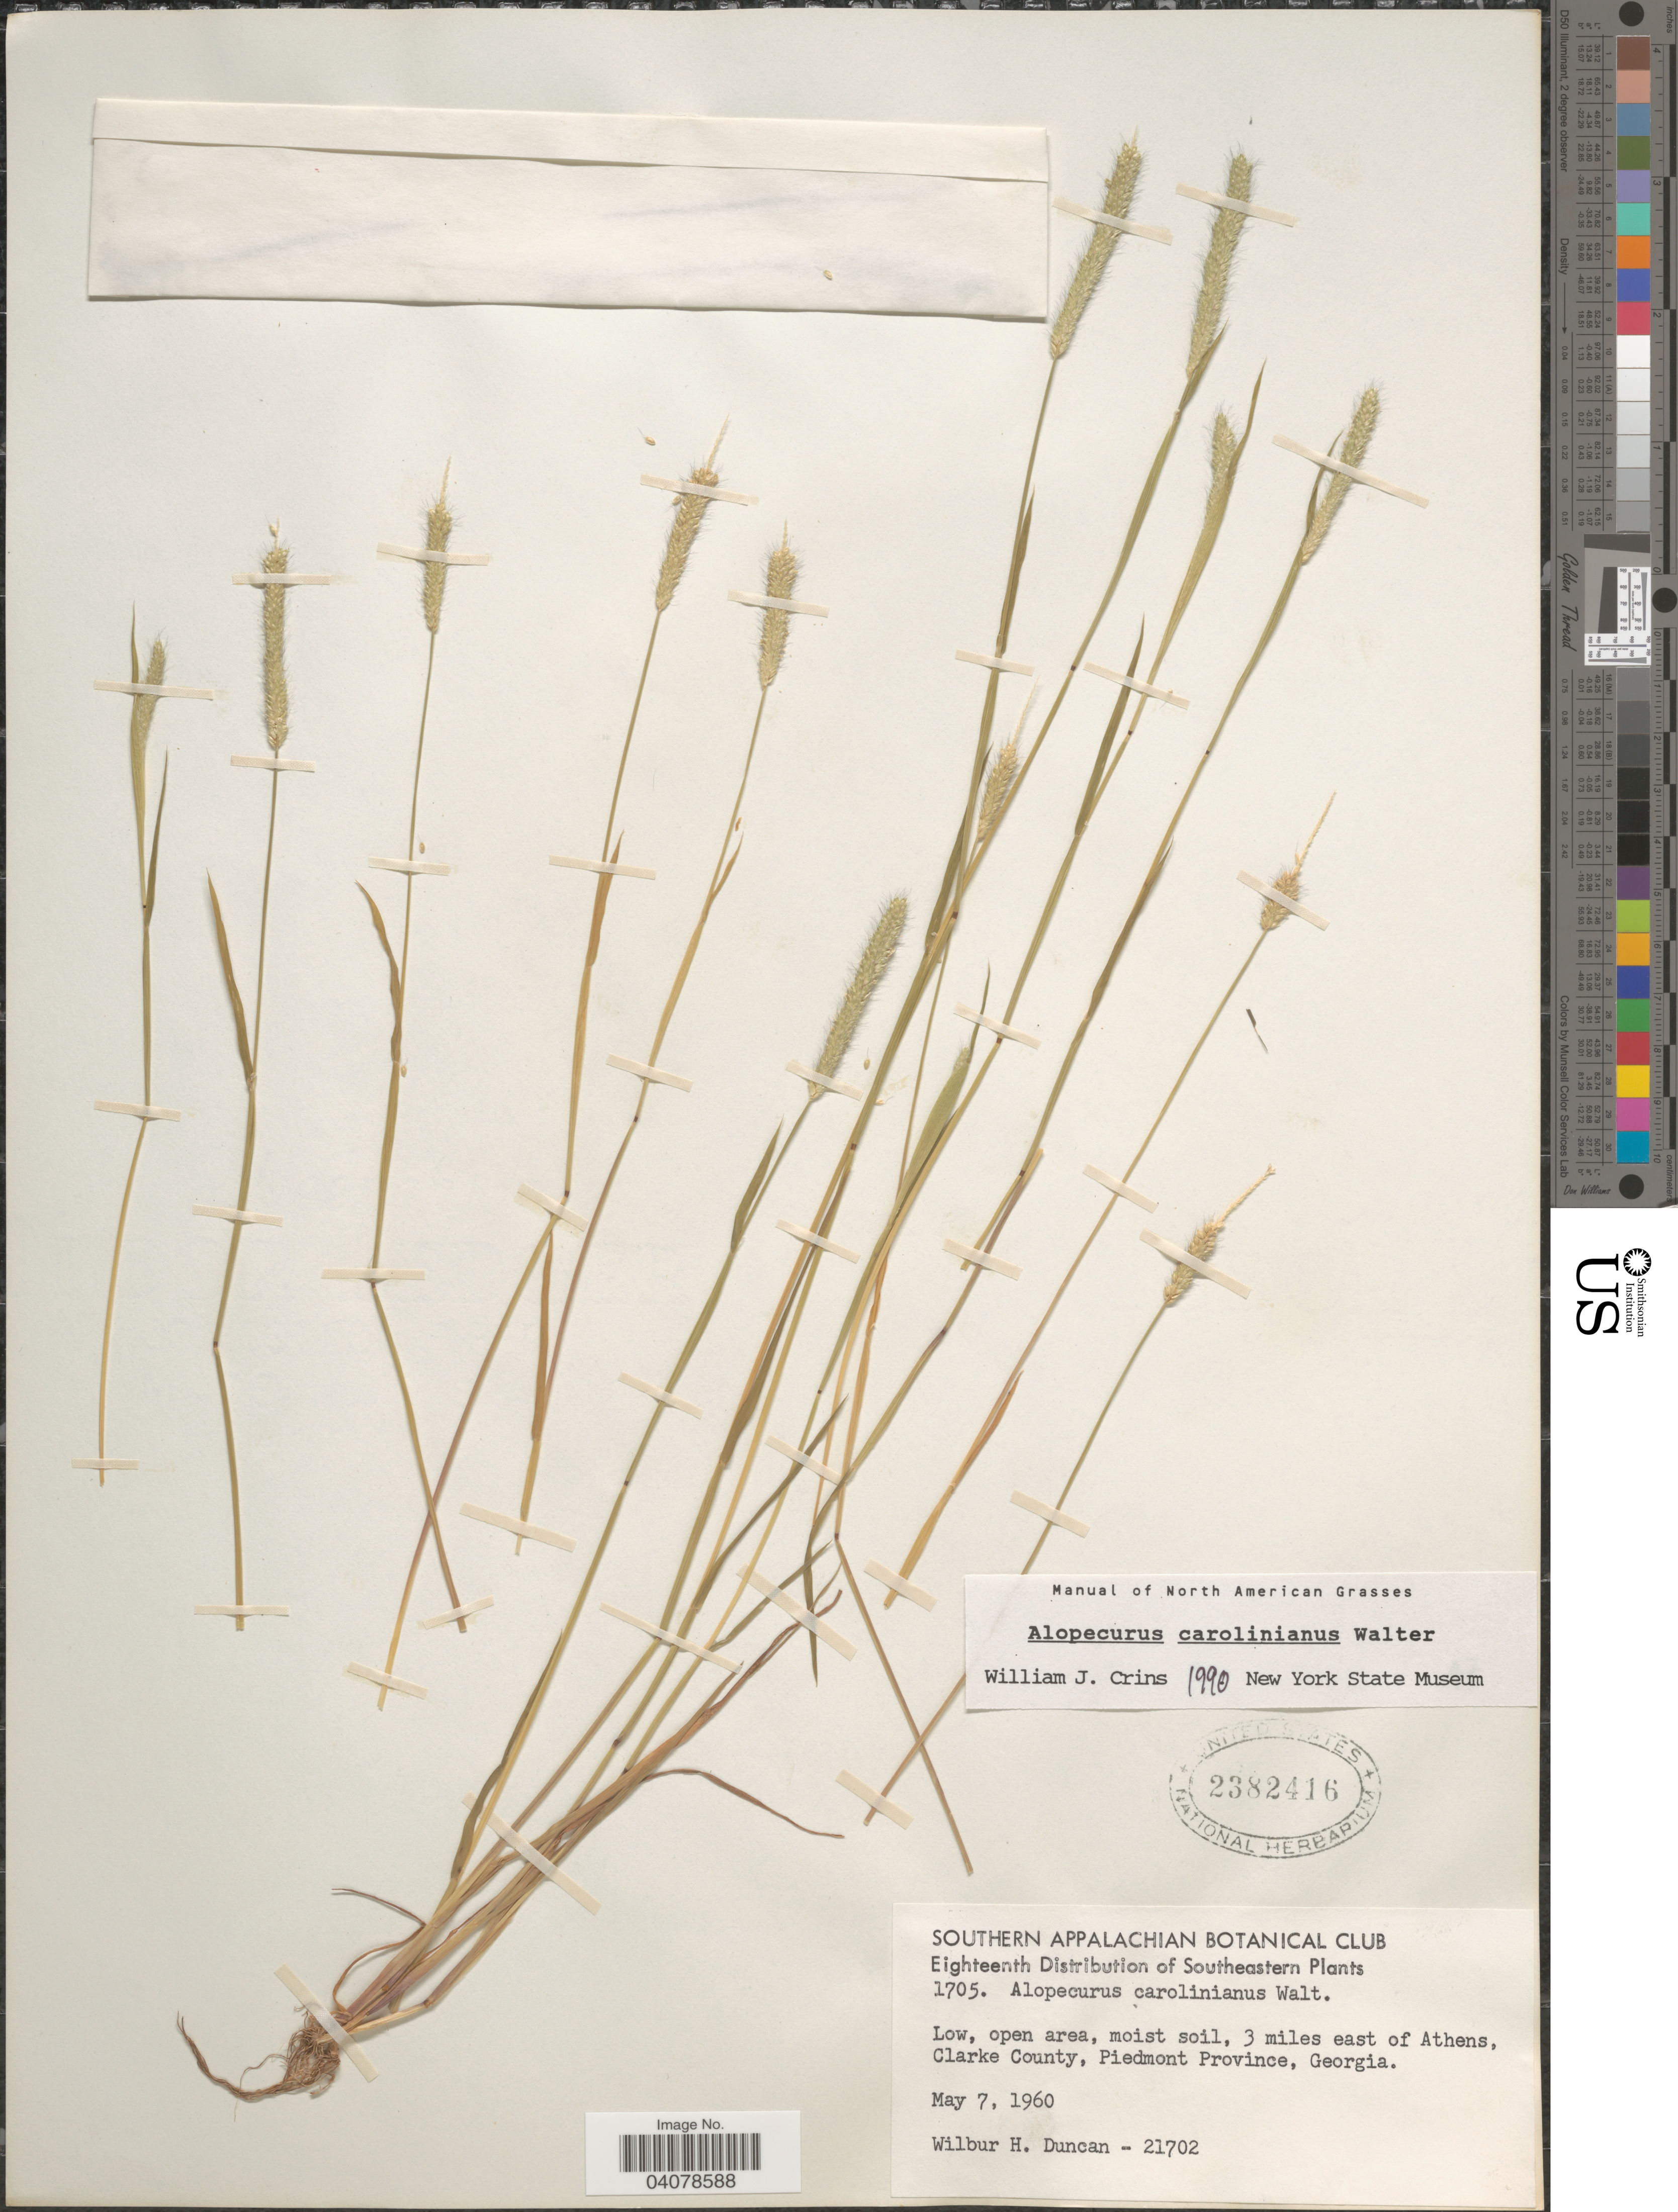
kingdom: Plantae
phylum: Tracheophyta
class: Liliopsida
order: Poales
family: Poaceae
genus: Alopecurus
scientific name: Alopecurus carolinianus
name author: Walter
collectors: W. H. Duncan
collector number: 21702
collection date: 1960-05-07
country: United States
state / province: Georgia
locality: Southern Appalachian Botanical Club. Low, open area, moist soil, 3 miles east of Athens, Clarke County, Piedmont Province.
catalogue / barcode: US 2382416